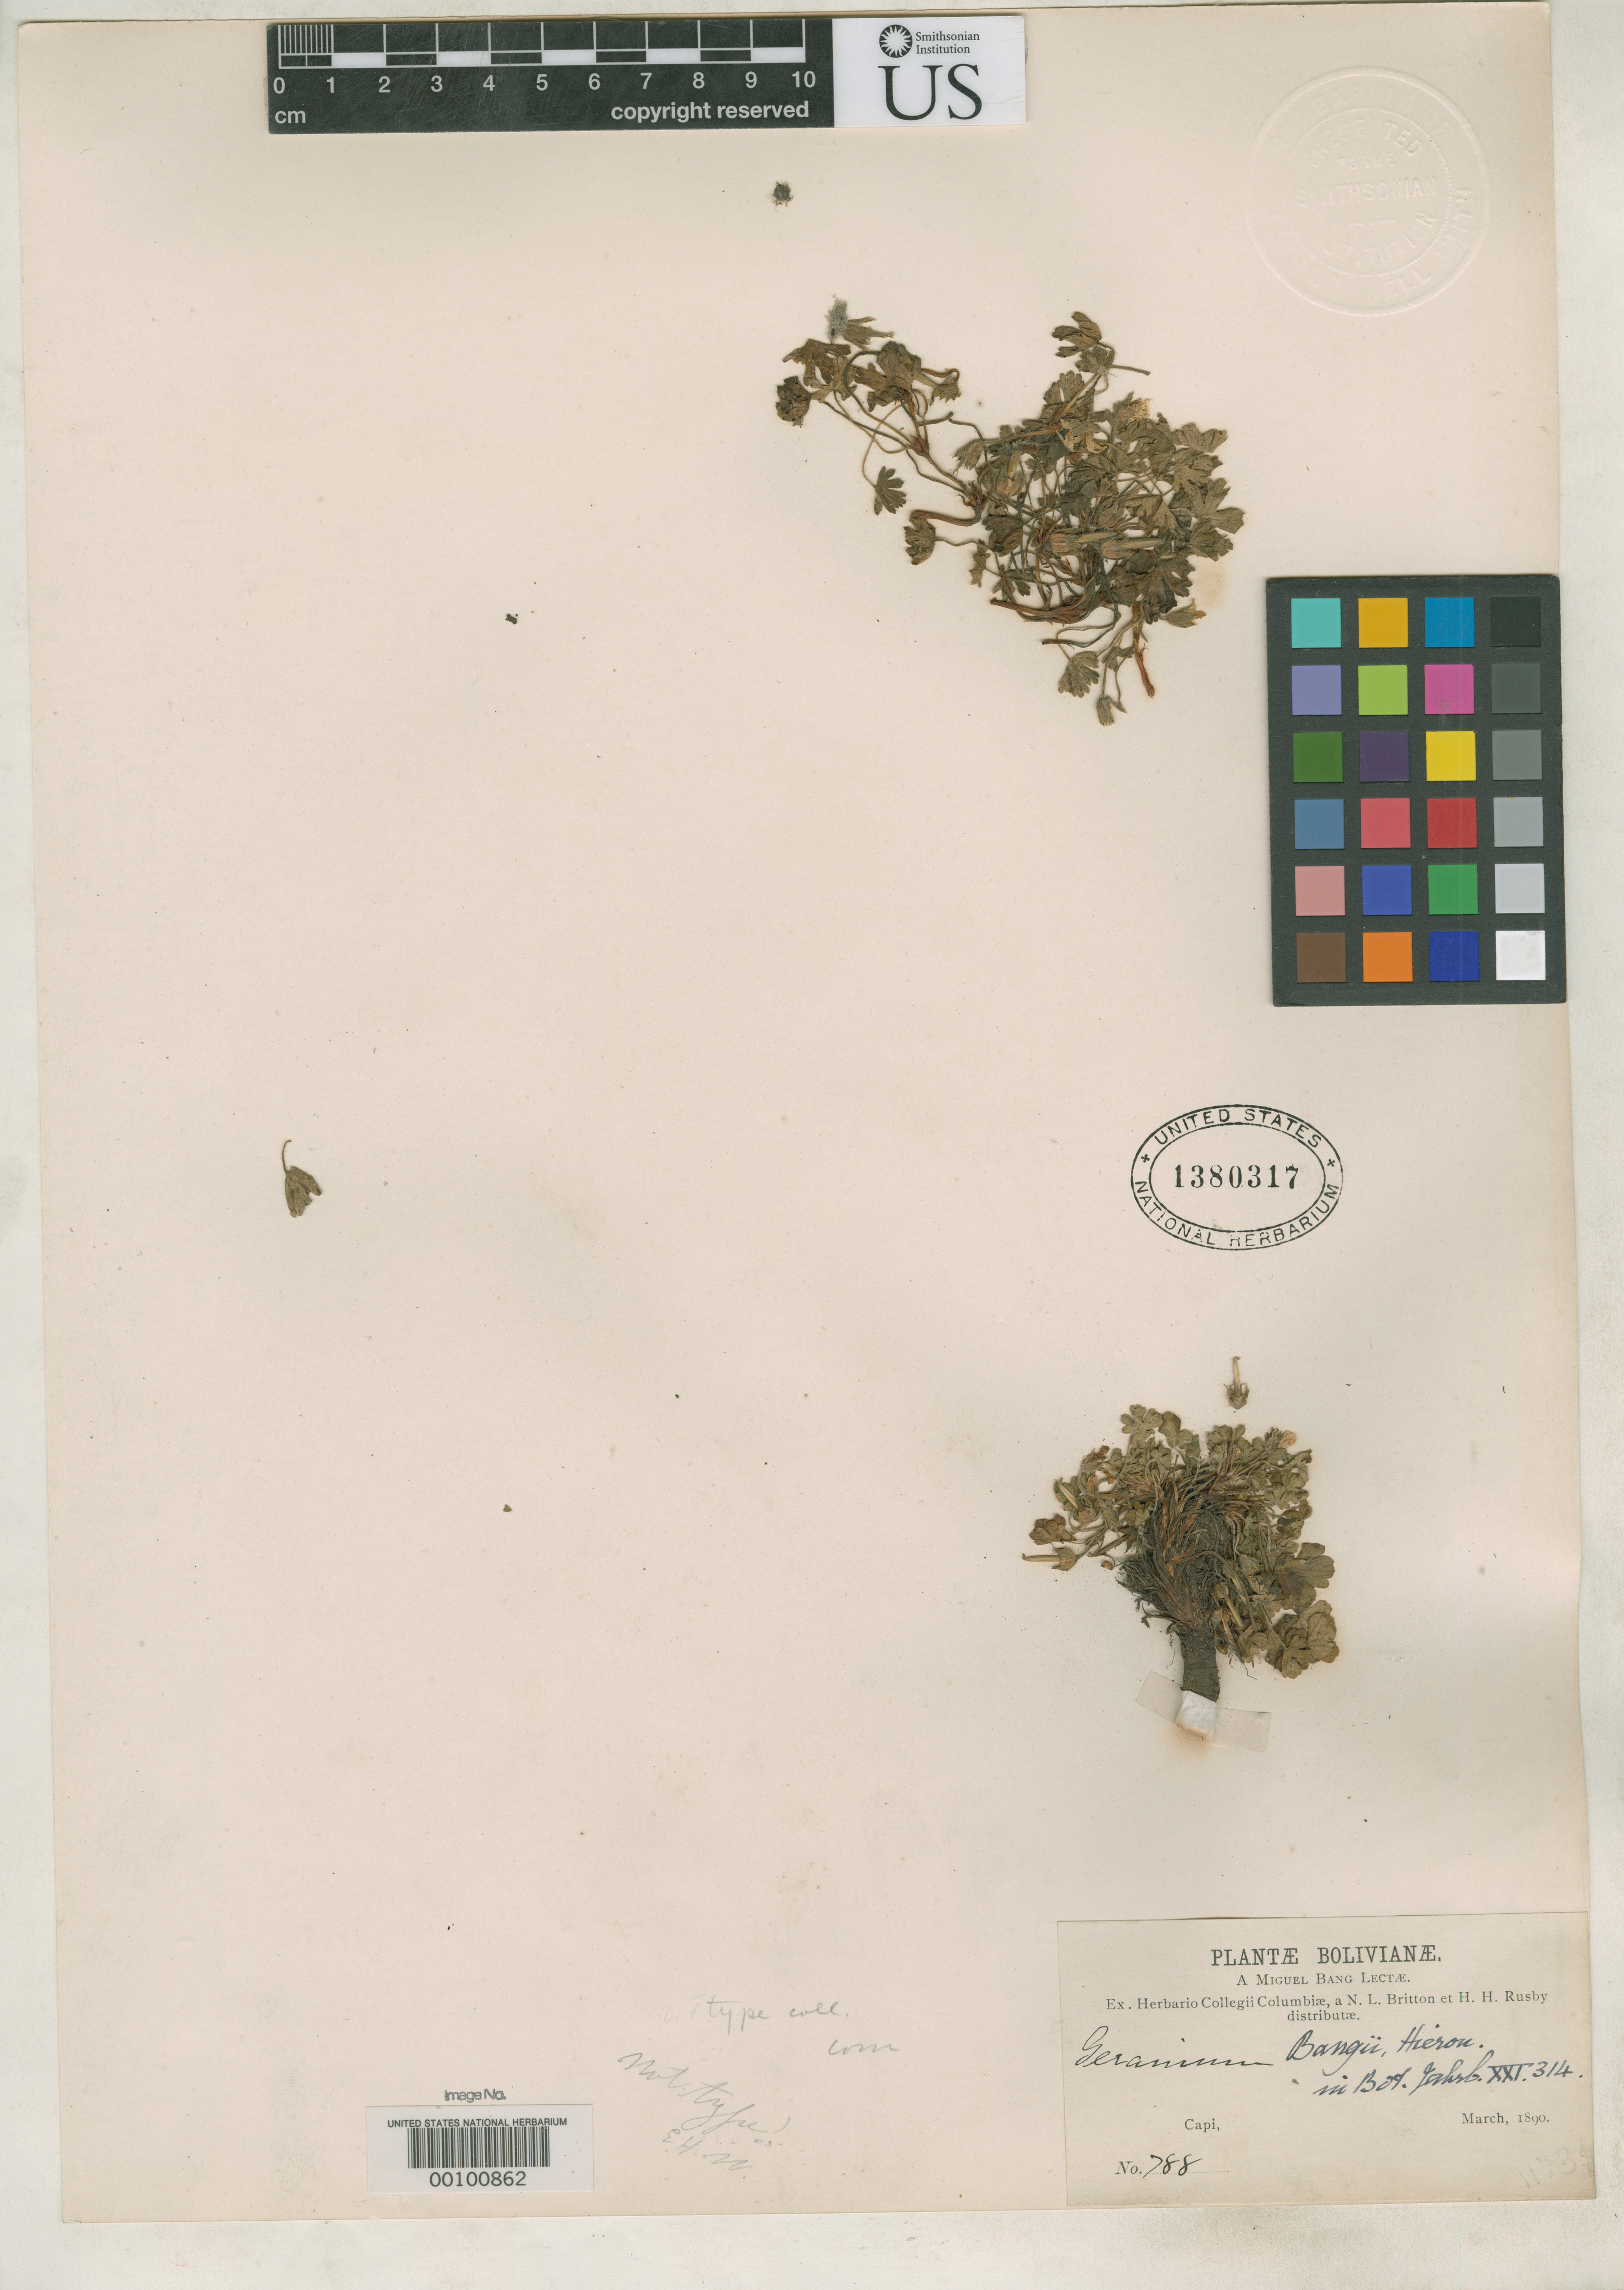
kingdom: Plantae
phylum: Tracheophyta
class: Magnoliopsida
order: Geraniales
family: Geraniaceae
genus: Geranium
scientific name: Geranium bangii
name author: Hieron.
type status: Isotype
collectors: M. Bang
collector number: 788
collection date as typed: Mar 1896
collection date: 1896-03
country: Bolivia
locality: Capi.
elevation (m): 4670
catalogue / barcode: US 1380317